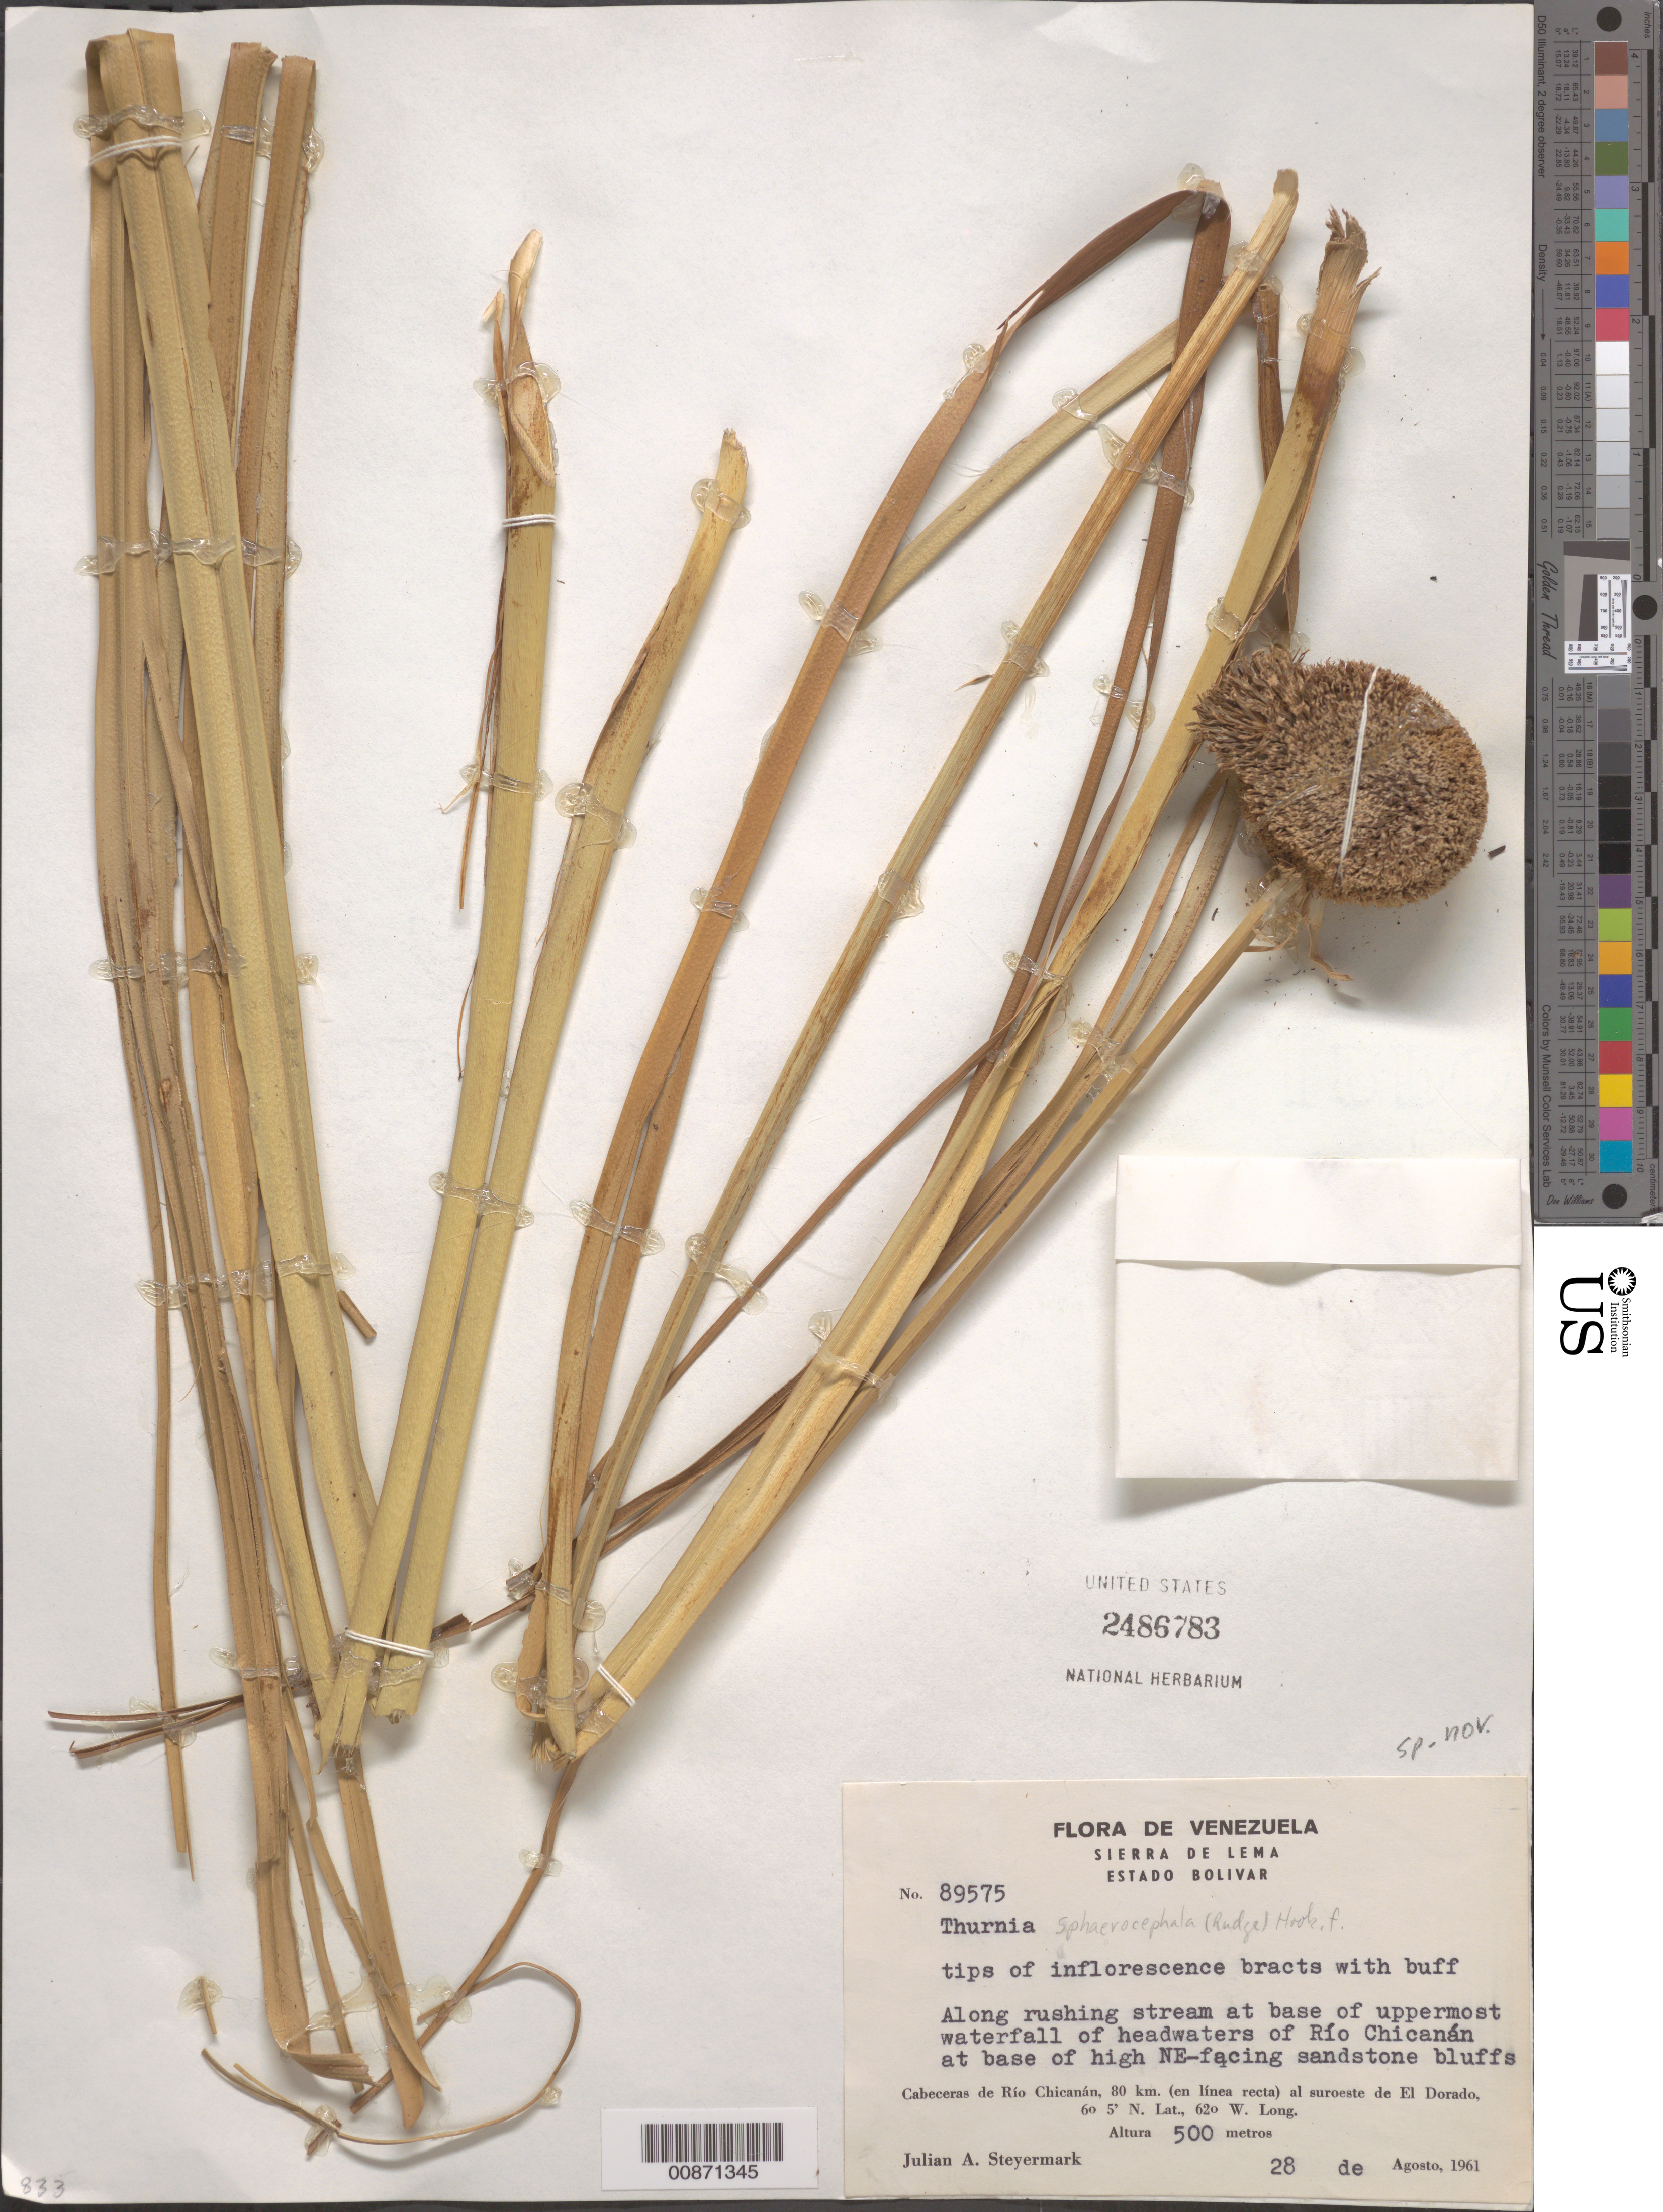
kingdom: Plantae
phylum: Tracheophyta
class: Liliopsida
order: Poales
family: Thurniaceae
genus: Thurnia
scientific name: Thurnia sphaerocephala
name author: (Rudge) Hook. f.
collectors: J. Steyermark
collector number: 89575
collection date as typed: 28-Aug-61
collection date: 1961-08-28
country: Venezuela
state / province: Bolívar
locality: Sierra de Lema, Cabeceras de Río Chicanán, 80 km in straight line to SW of El Dorado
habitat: Along rushing stream at base of uppermost waterfall of headwaters of rio, at base of high NE-facing sandstone bluffs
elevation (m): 500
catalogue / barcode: US 2486783